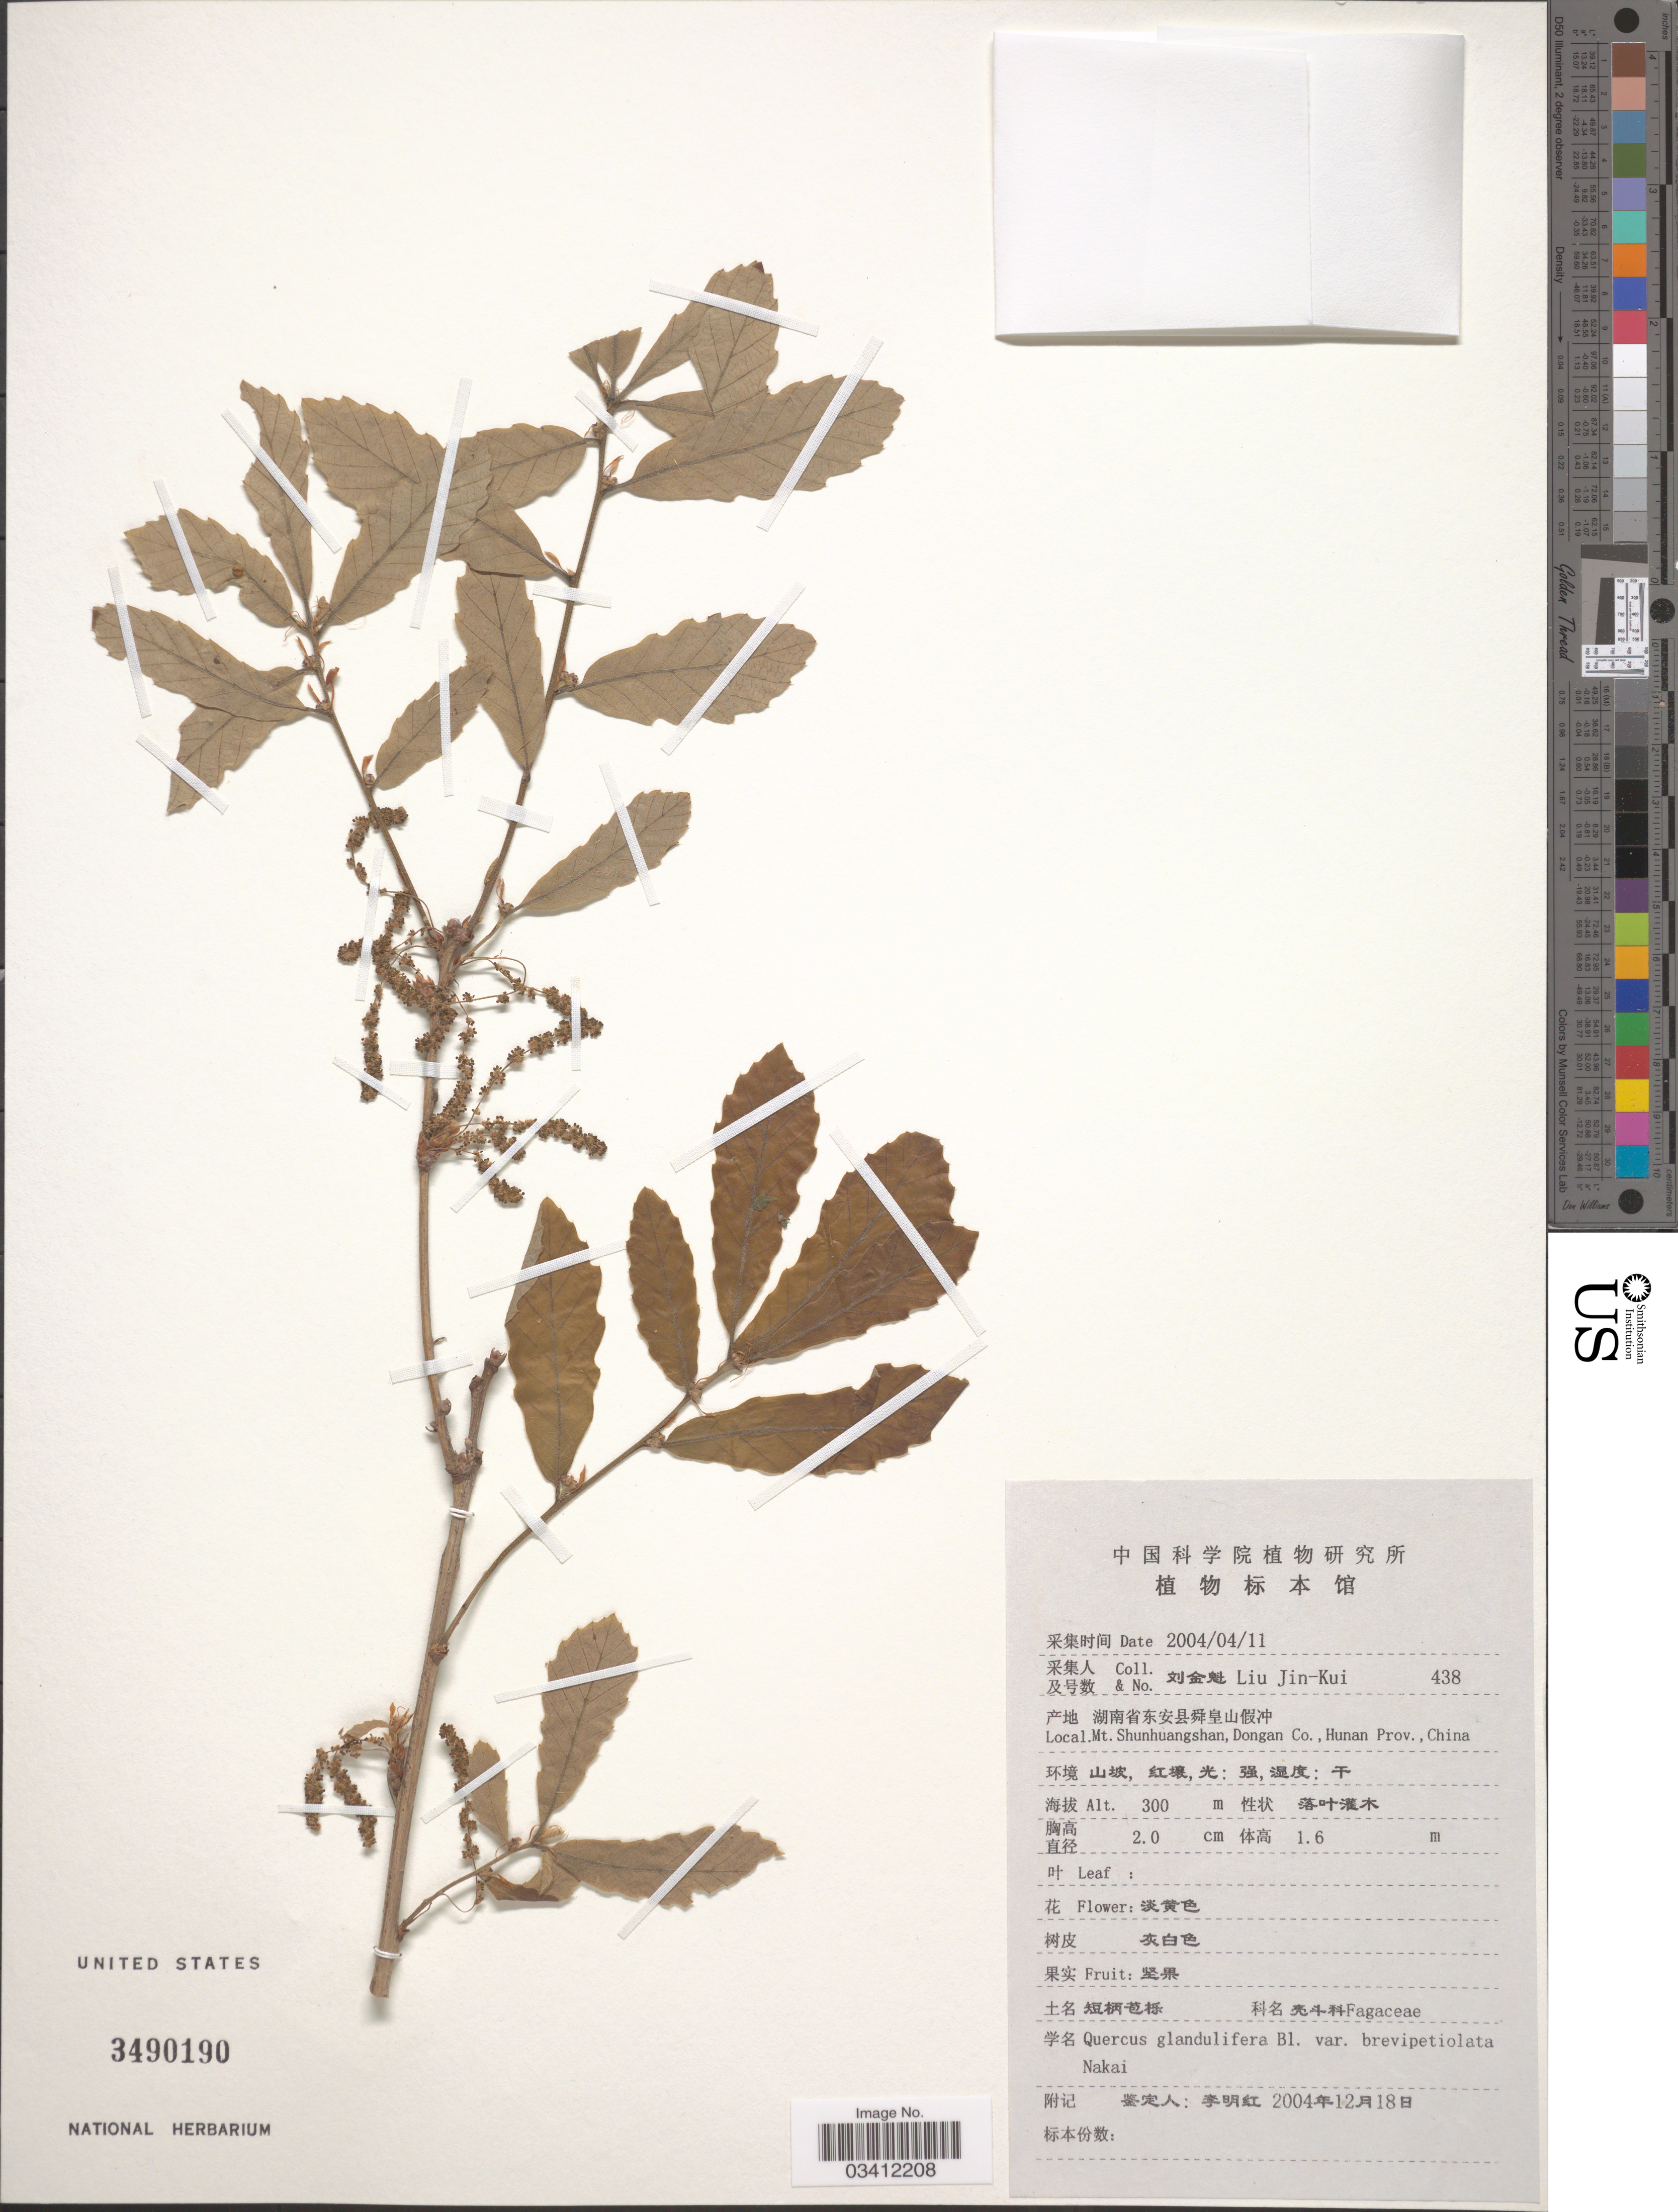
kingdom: Plantae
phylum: Tracheophyta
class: Magnoliopsida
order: Fagales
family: Fagaceae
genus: Quercus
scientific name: Quercus serrata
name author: Thunb.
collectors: Liu Jin-Kui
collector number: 438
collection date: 2004-04-11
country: China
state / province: Hunan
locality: Mt. Shunhuangshan, Dongan Co.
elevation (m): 300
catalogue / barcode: US 3490190